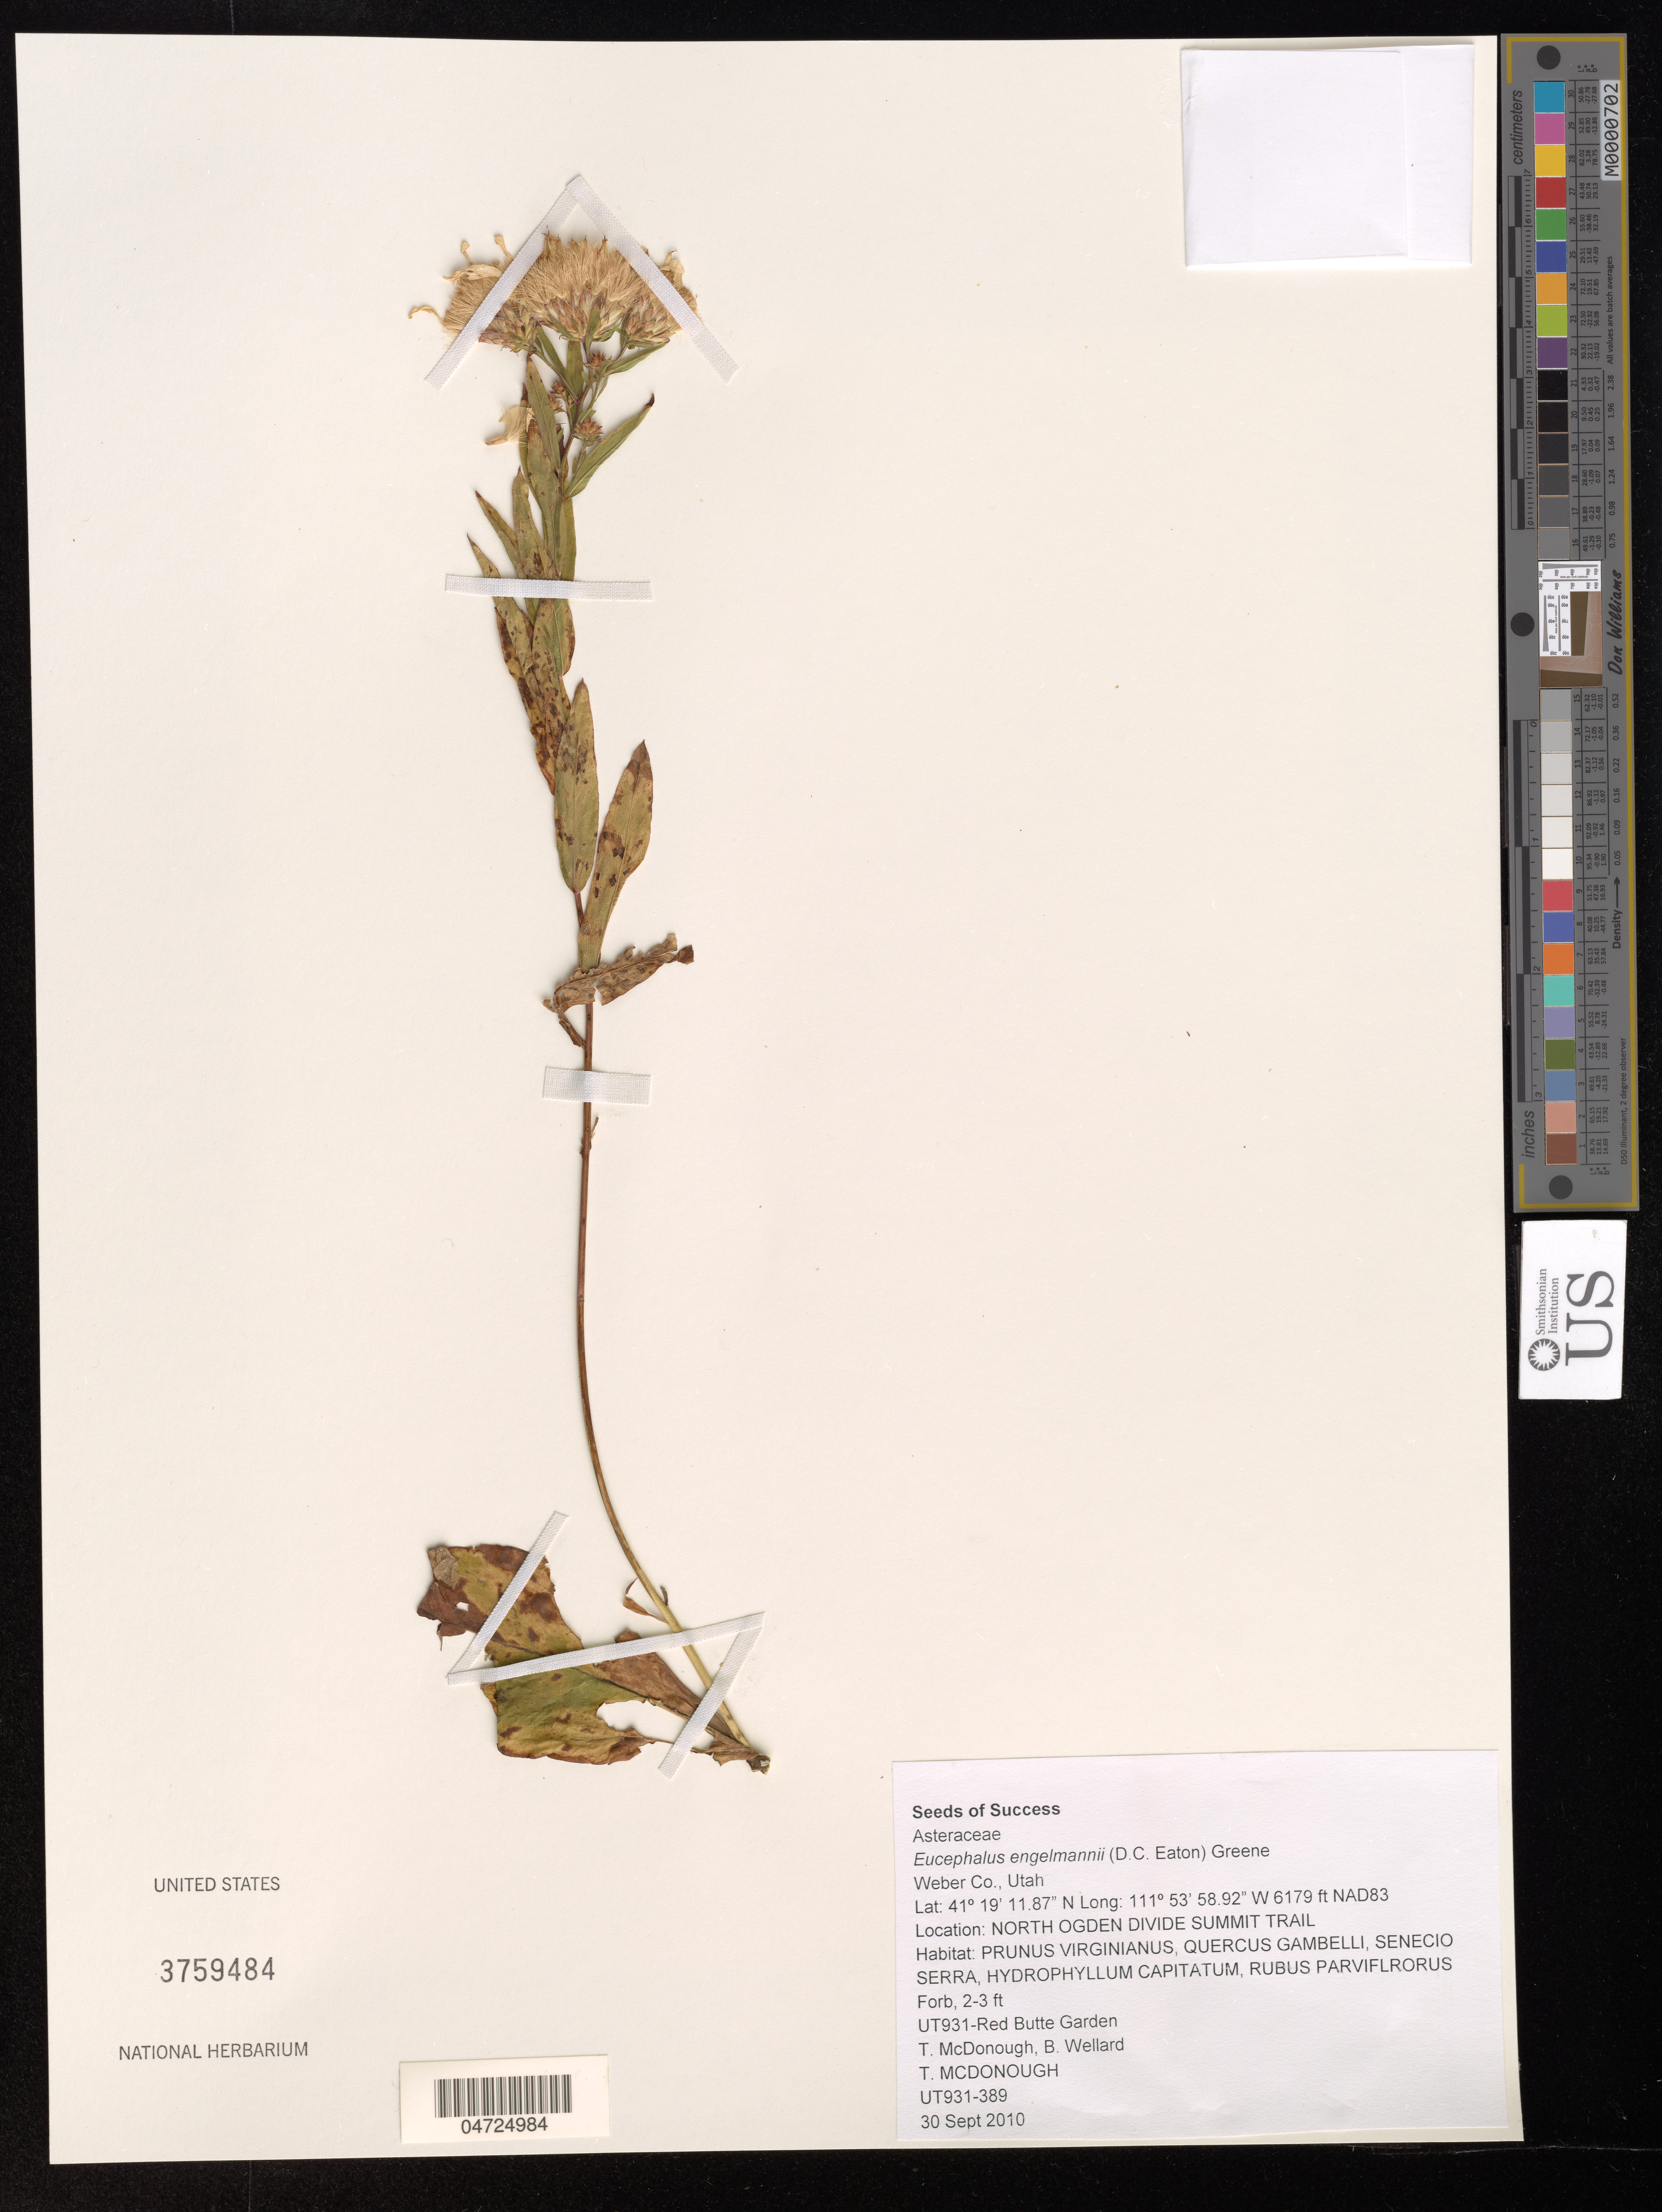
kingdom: Plantae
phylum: Tracheophyta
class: Magnoliopsida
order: Asterales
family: Asteraceae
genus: Eucephalus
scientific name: Eucephalus engelmannii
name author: (D.C. Eaton) Greene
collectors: T. McDonough & B. Wellard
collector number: UT931-389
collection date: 2010-09-30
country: United States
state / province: Utah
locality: NAD83. North Ogden Divide Summit Trail.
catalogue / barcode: US 3759484